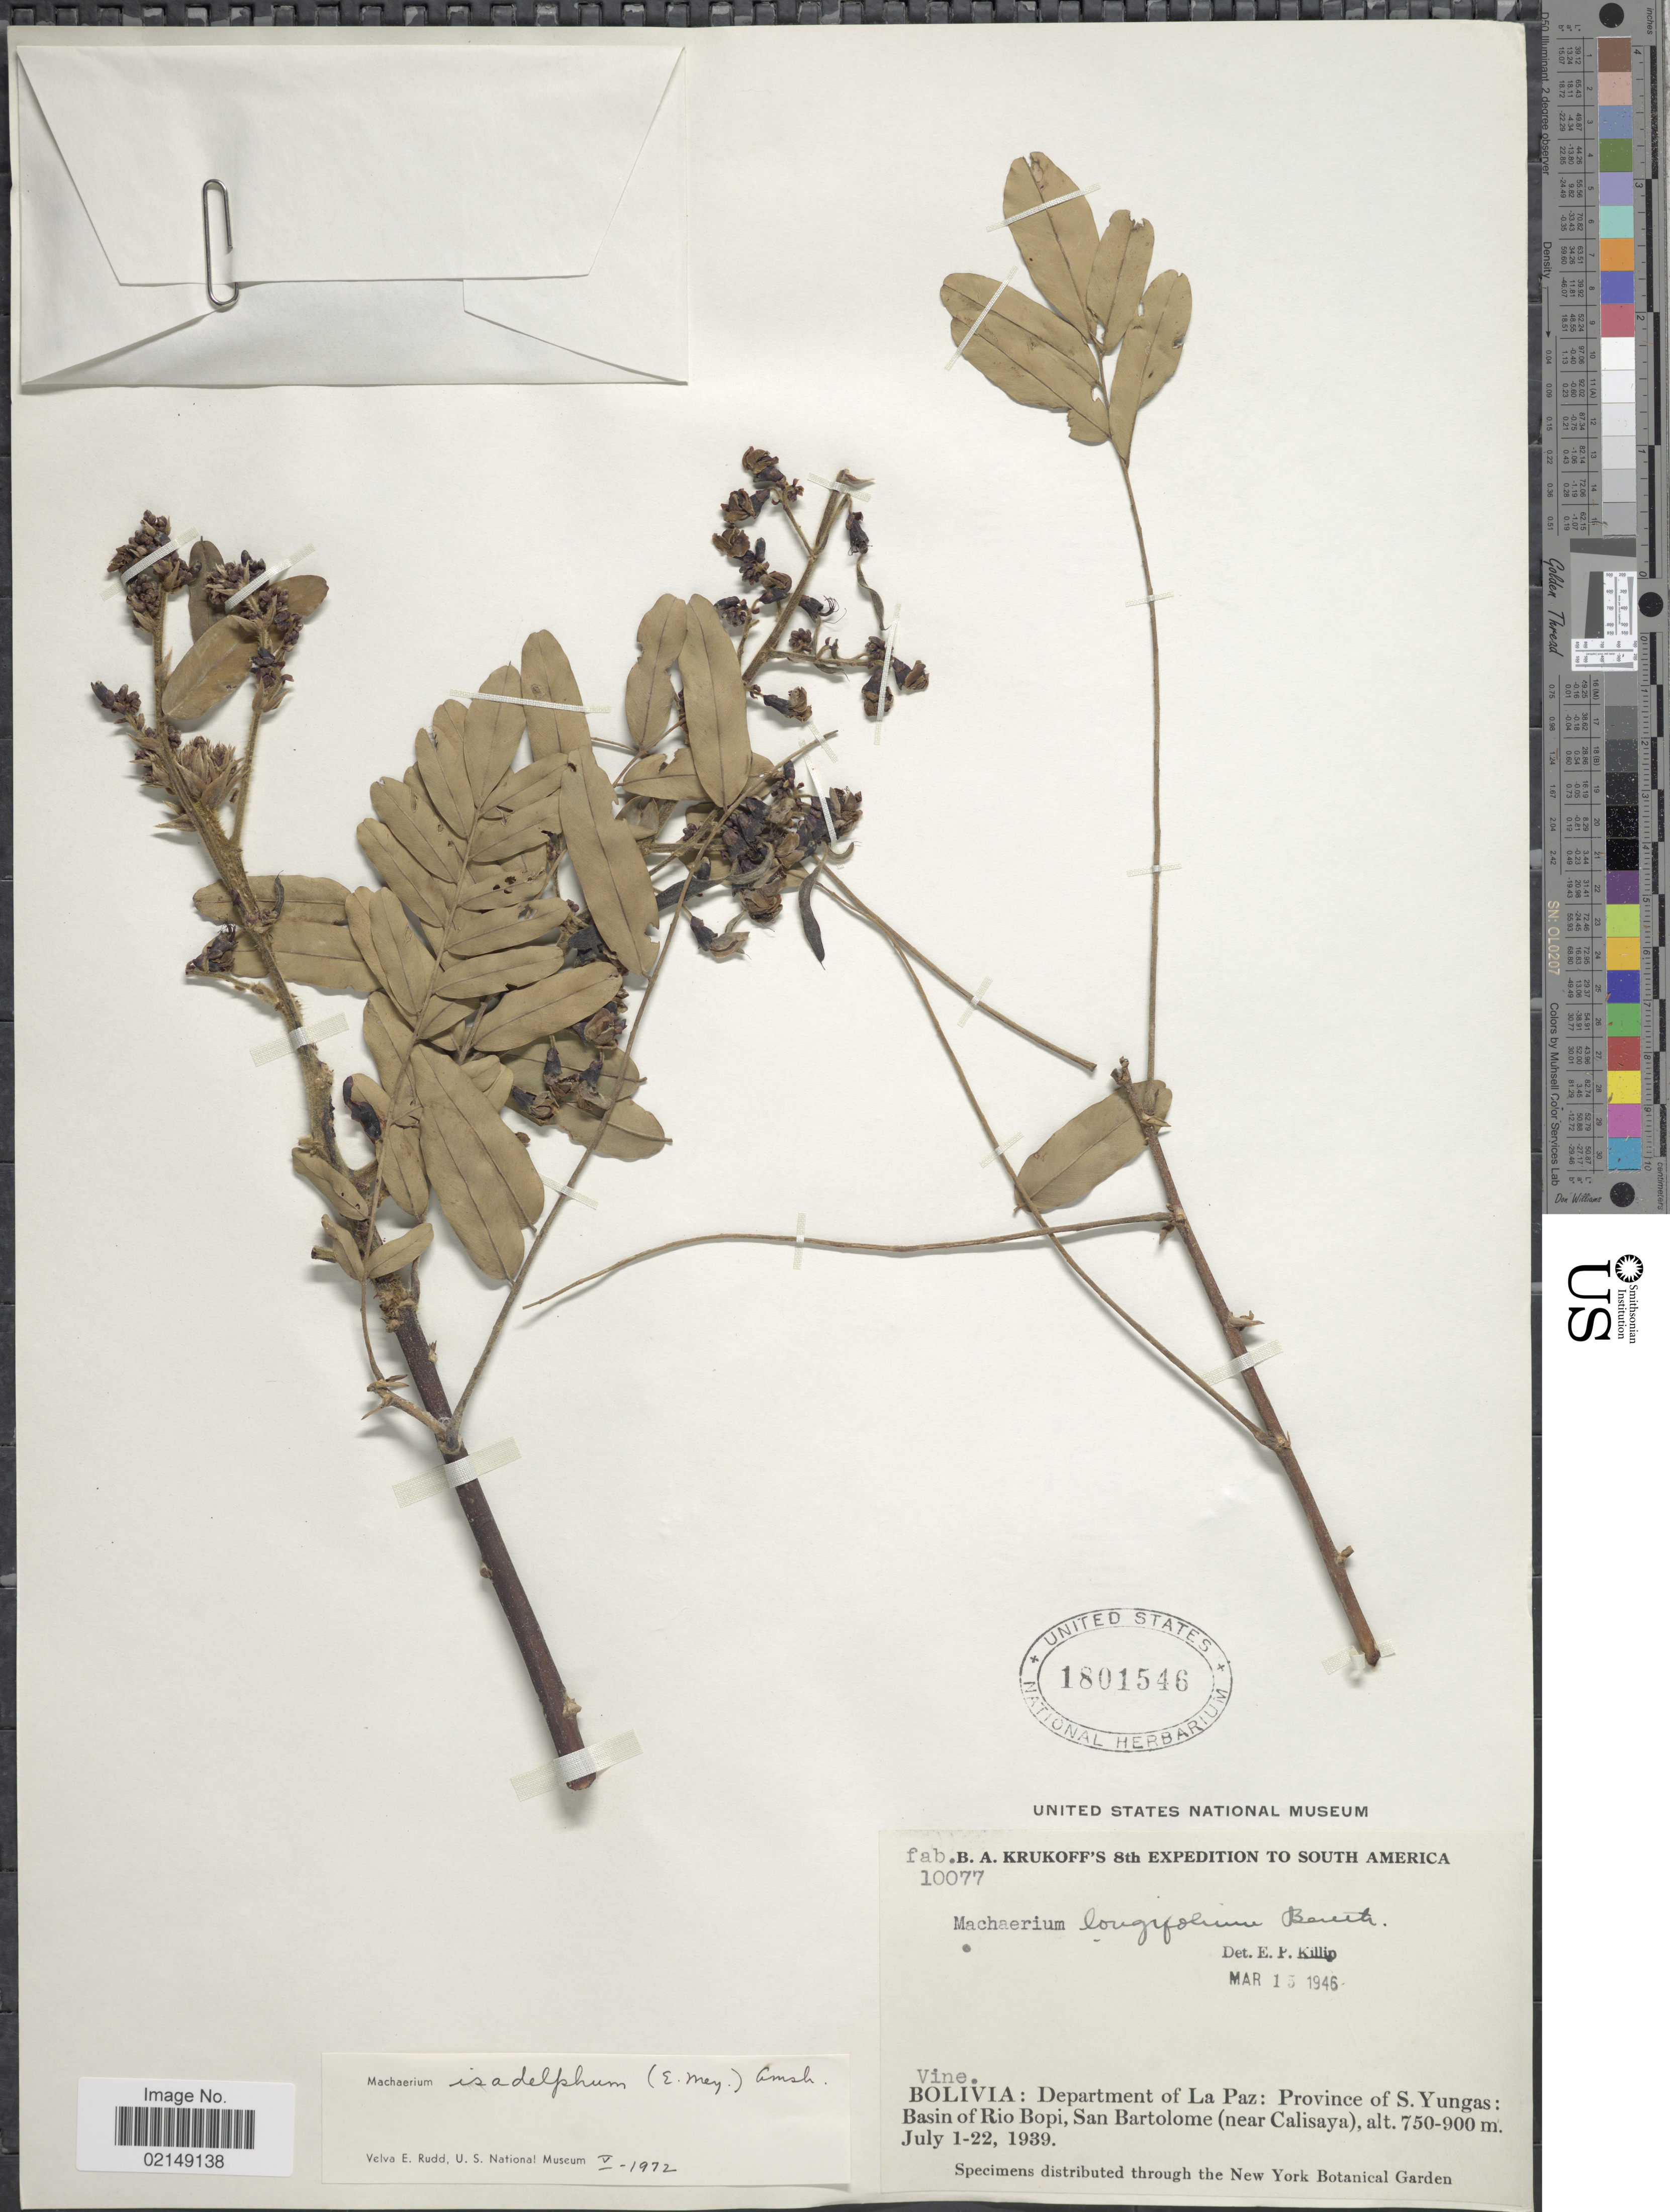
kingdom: Plantae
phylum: Tracheophyta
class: Magnoliopsida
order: Fabales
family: Fabaceae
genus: Machaerium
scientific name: Machaerium isadelphum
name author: (E. Mey.) Amshoff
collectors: B. A. Krukoff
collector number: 10077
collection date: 1939-07-01/1939-07-22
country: Bolivia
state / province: La Paz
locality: Province of S. Yungas: Basin of Rio Bopi, San Bartolome (near Calisaya).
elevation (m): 750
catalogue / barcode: US 1801546